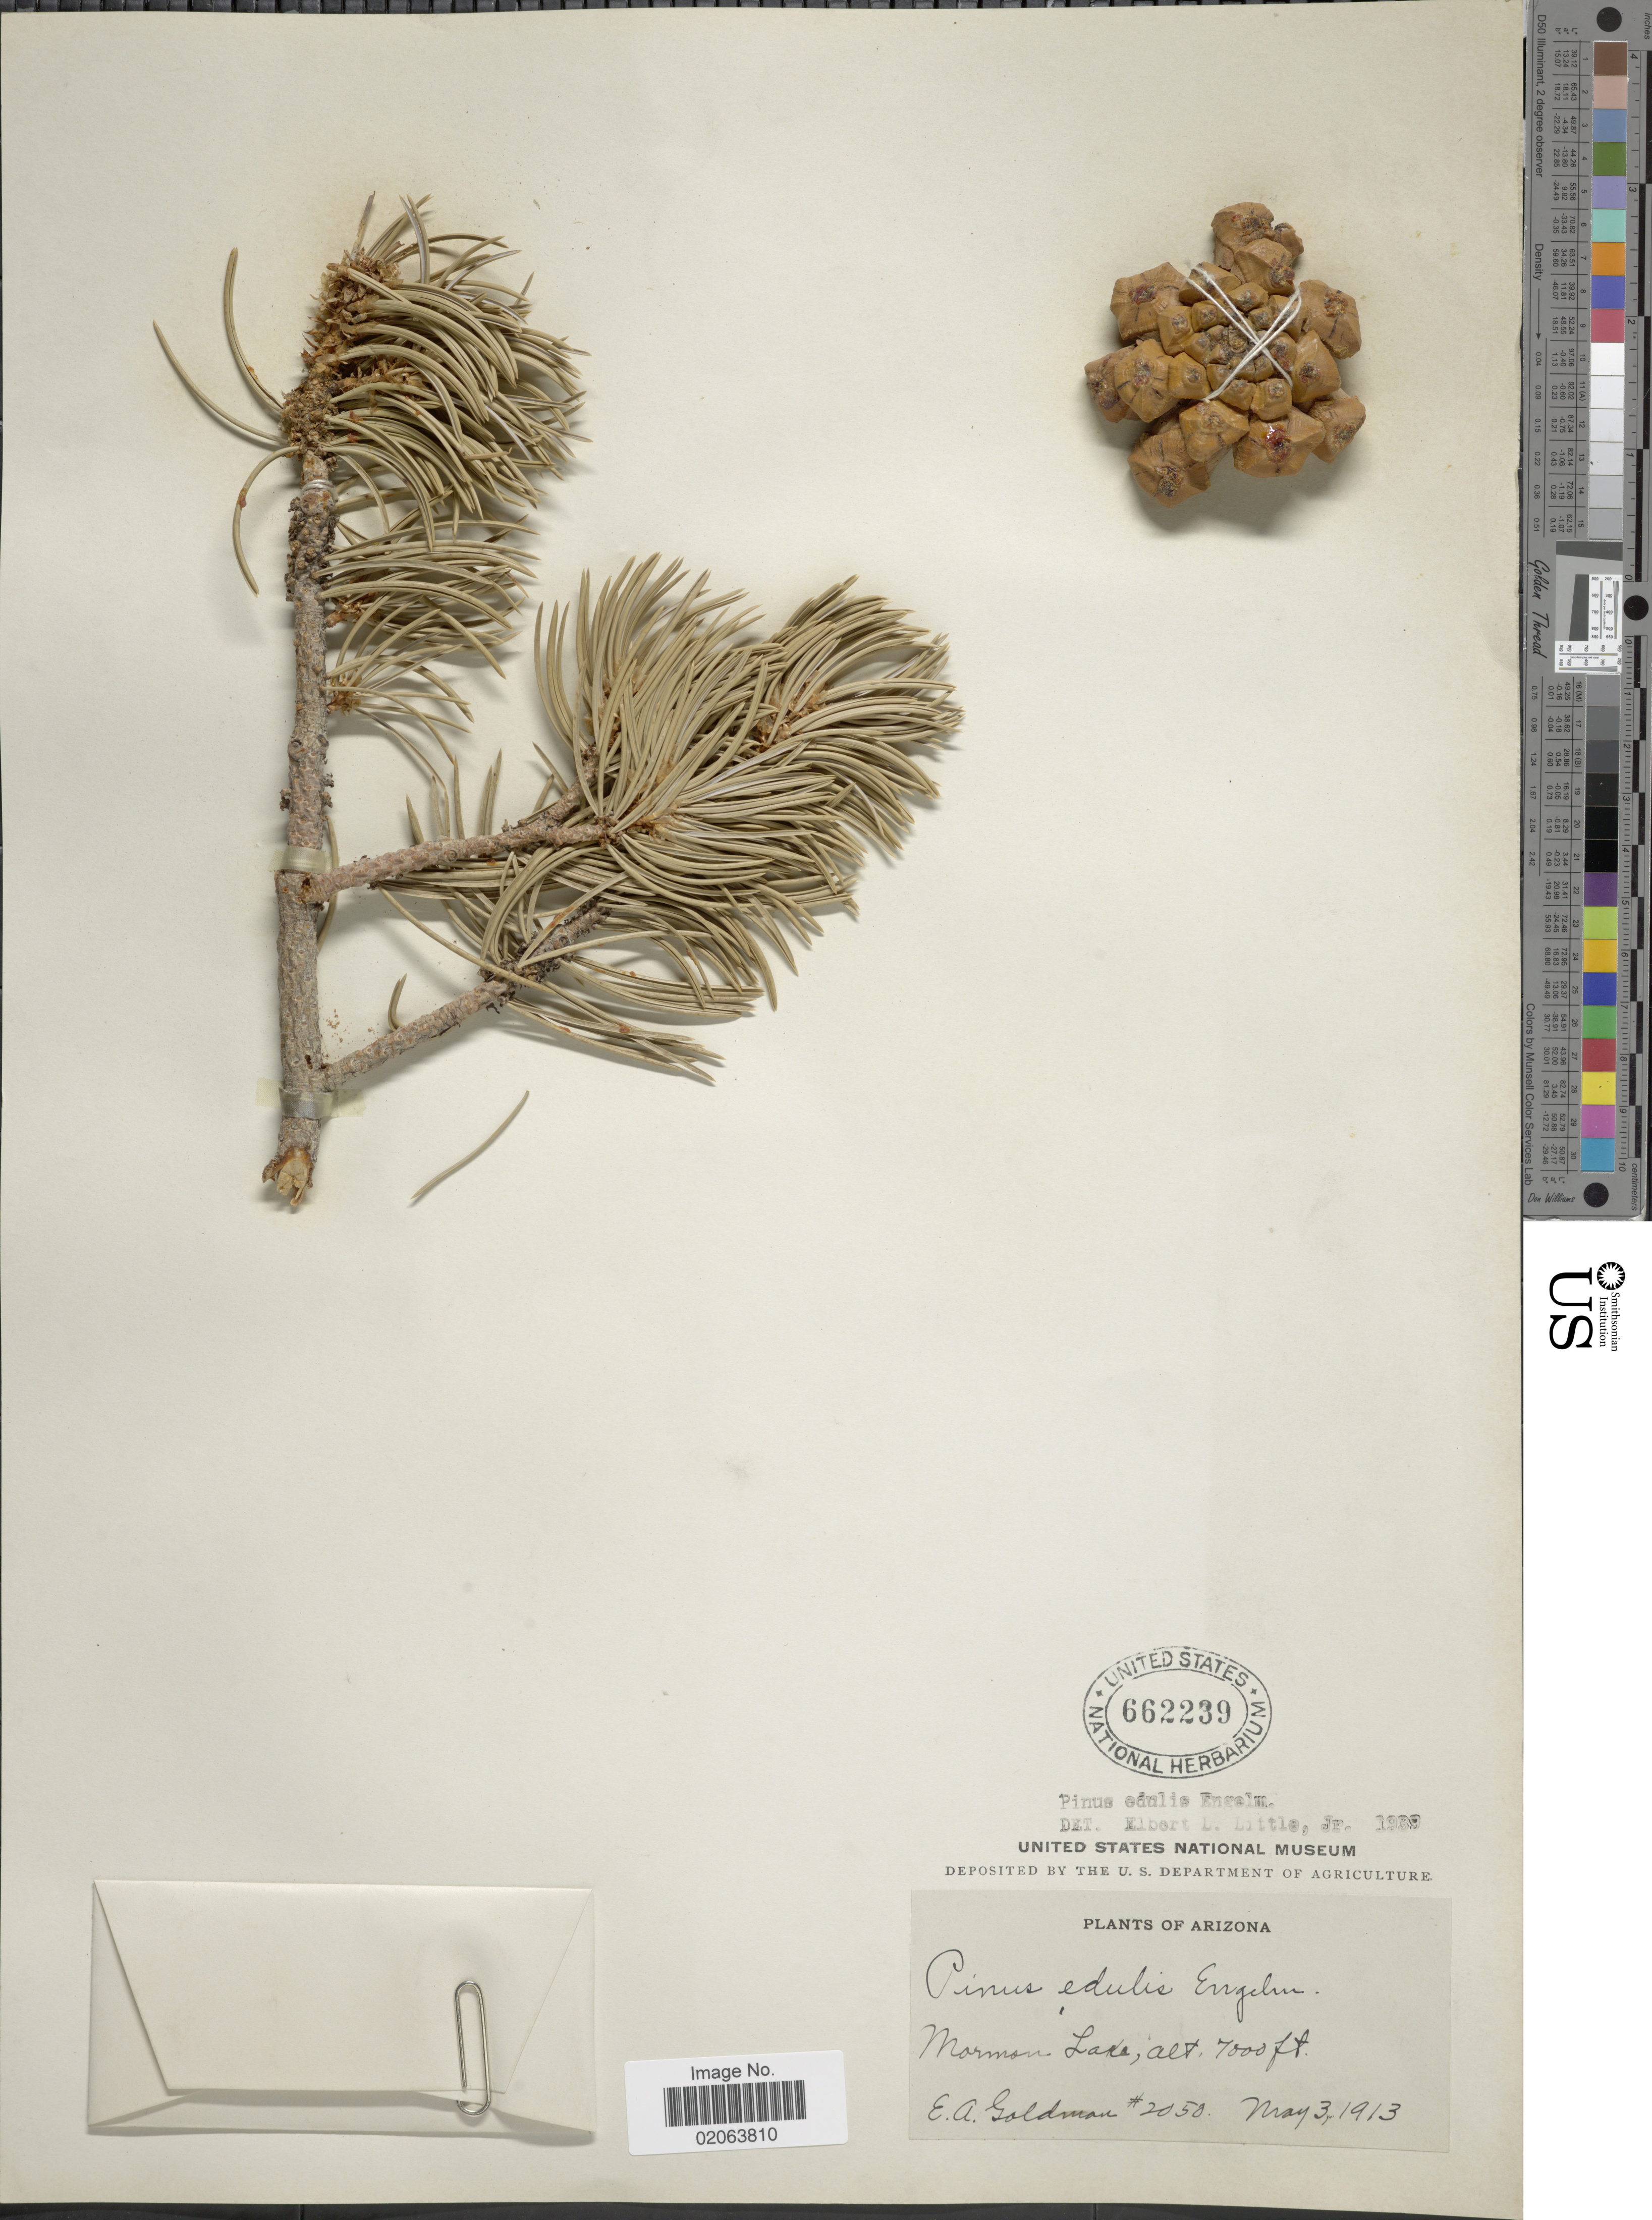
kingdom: Plantae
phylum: Tracheophyta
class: Pinopsida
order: Pinales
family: Pinaceae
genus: Pinus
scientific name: Pinus edulis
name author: Engelm.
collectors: E. A. Goldman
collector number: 2050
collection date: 1913-05-03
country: United States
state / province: Arizona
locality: Mormon Lake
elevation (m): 2134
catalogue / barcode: US 662239